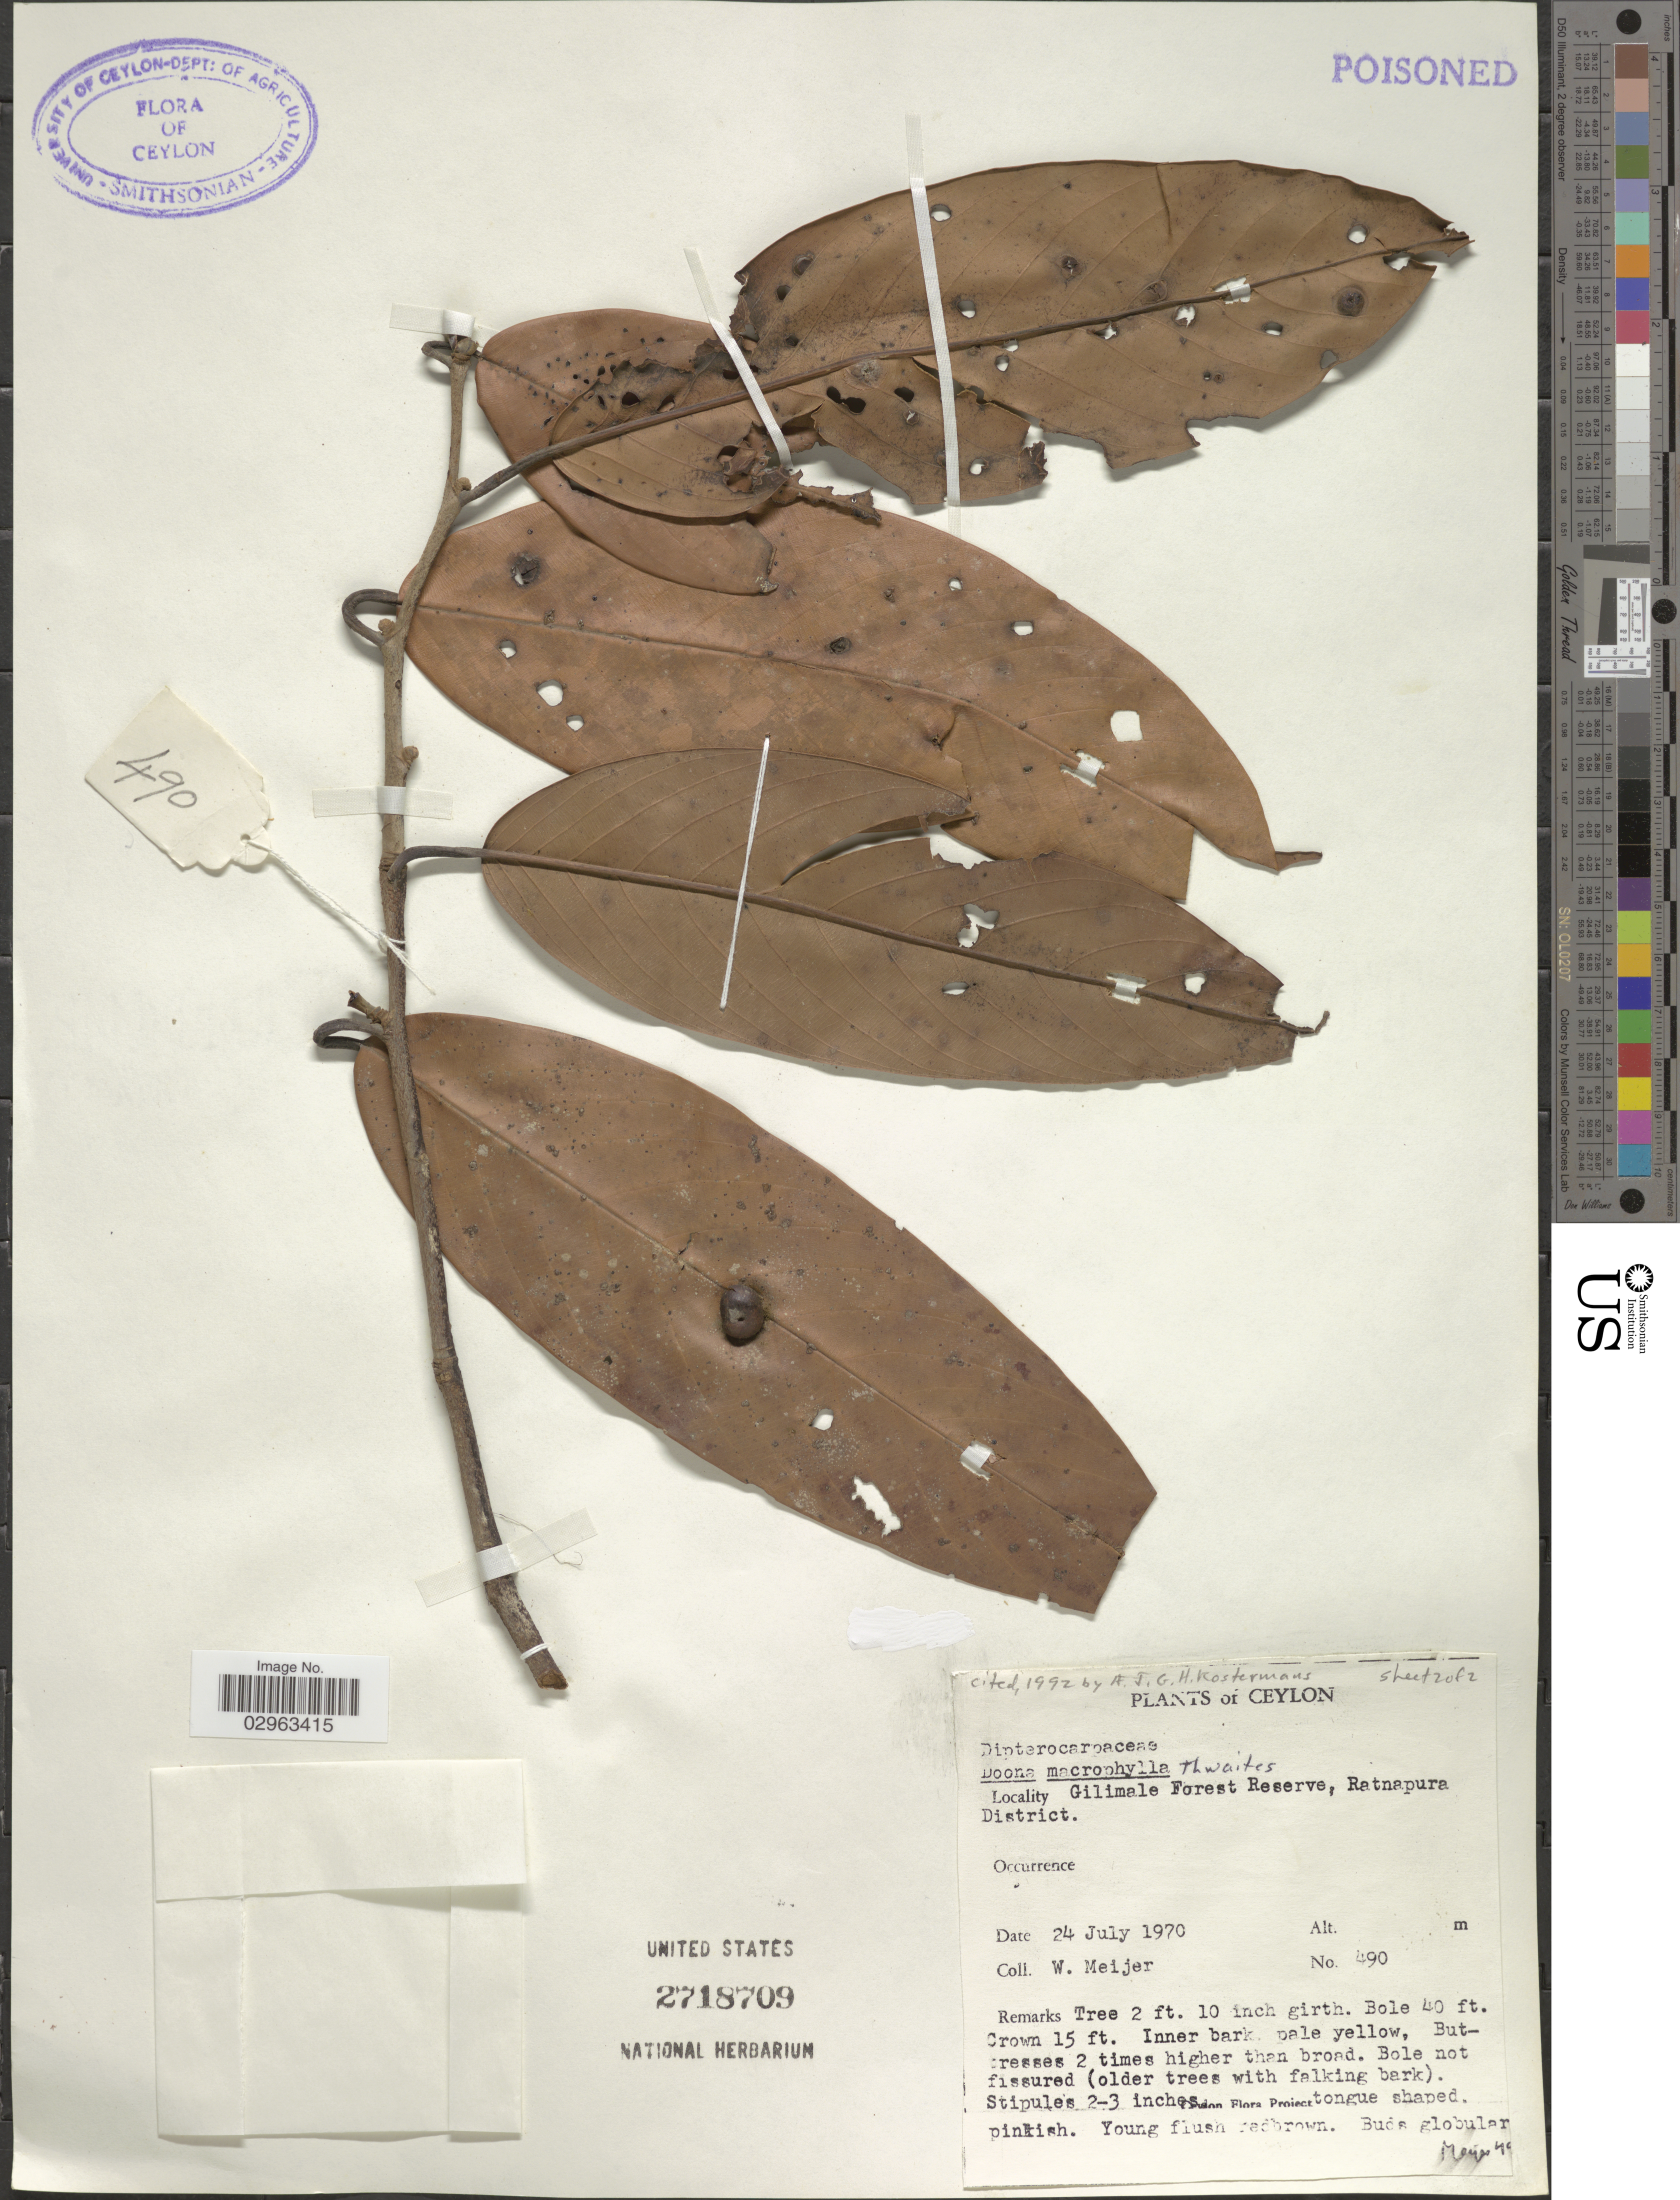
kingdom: Plantae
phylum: Tracheophyta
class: Magnoliopsida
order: Malvales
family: Dipterocarpaceae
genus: Doona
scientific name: Doona macrophylla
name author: Thwaites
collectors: W. Meijer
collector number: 490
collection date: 1970-07-24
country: Sri Lanka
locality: Ceylon. Gilimale Forest Reserve, Ratnapura District.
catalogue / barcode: US 2718709